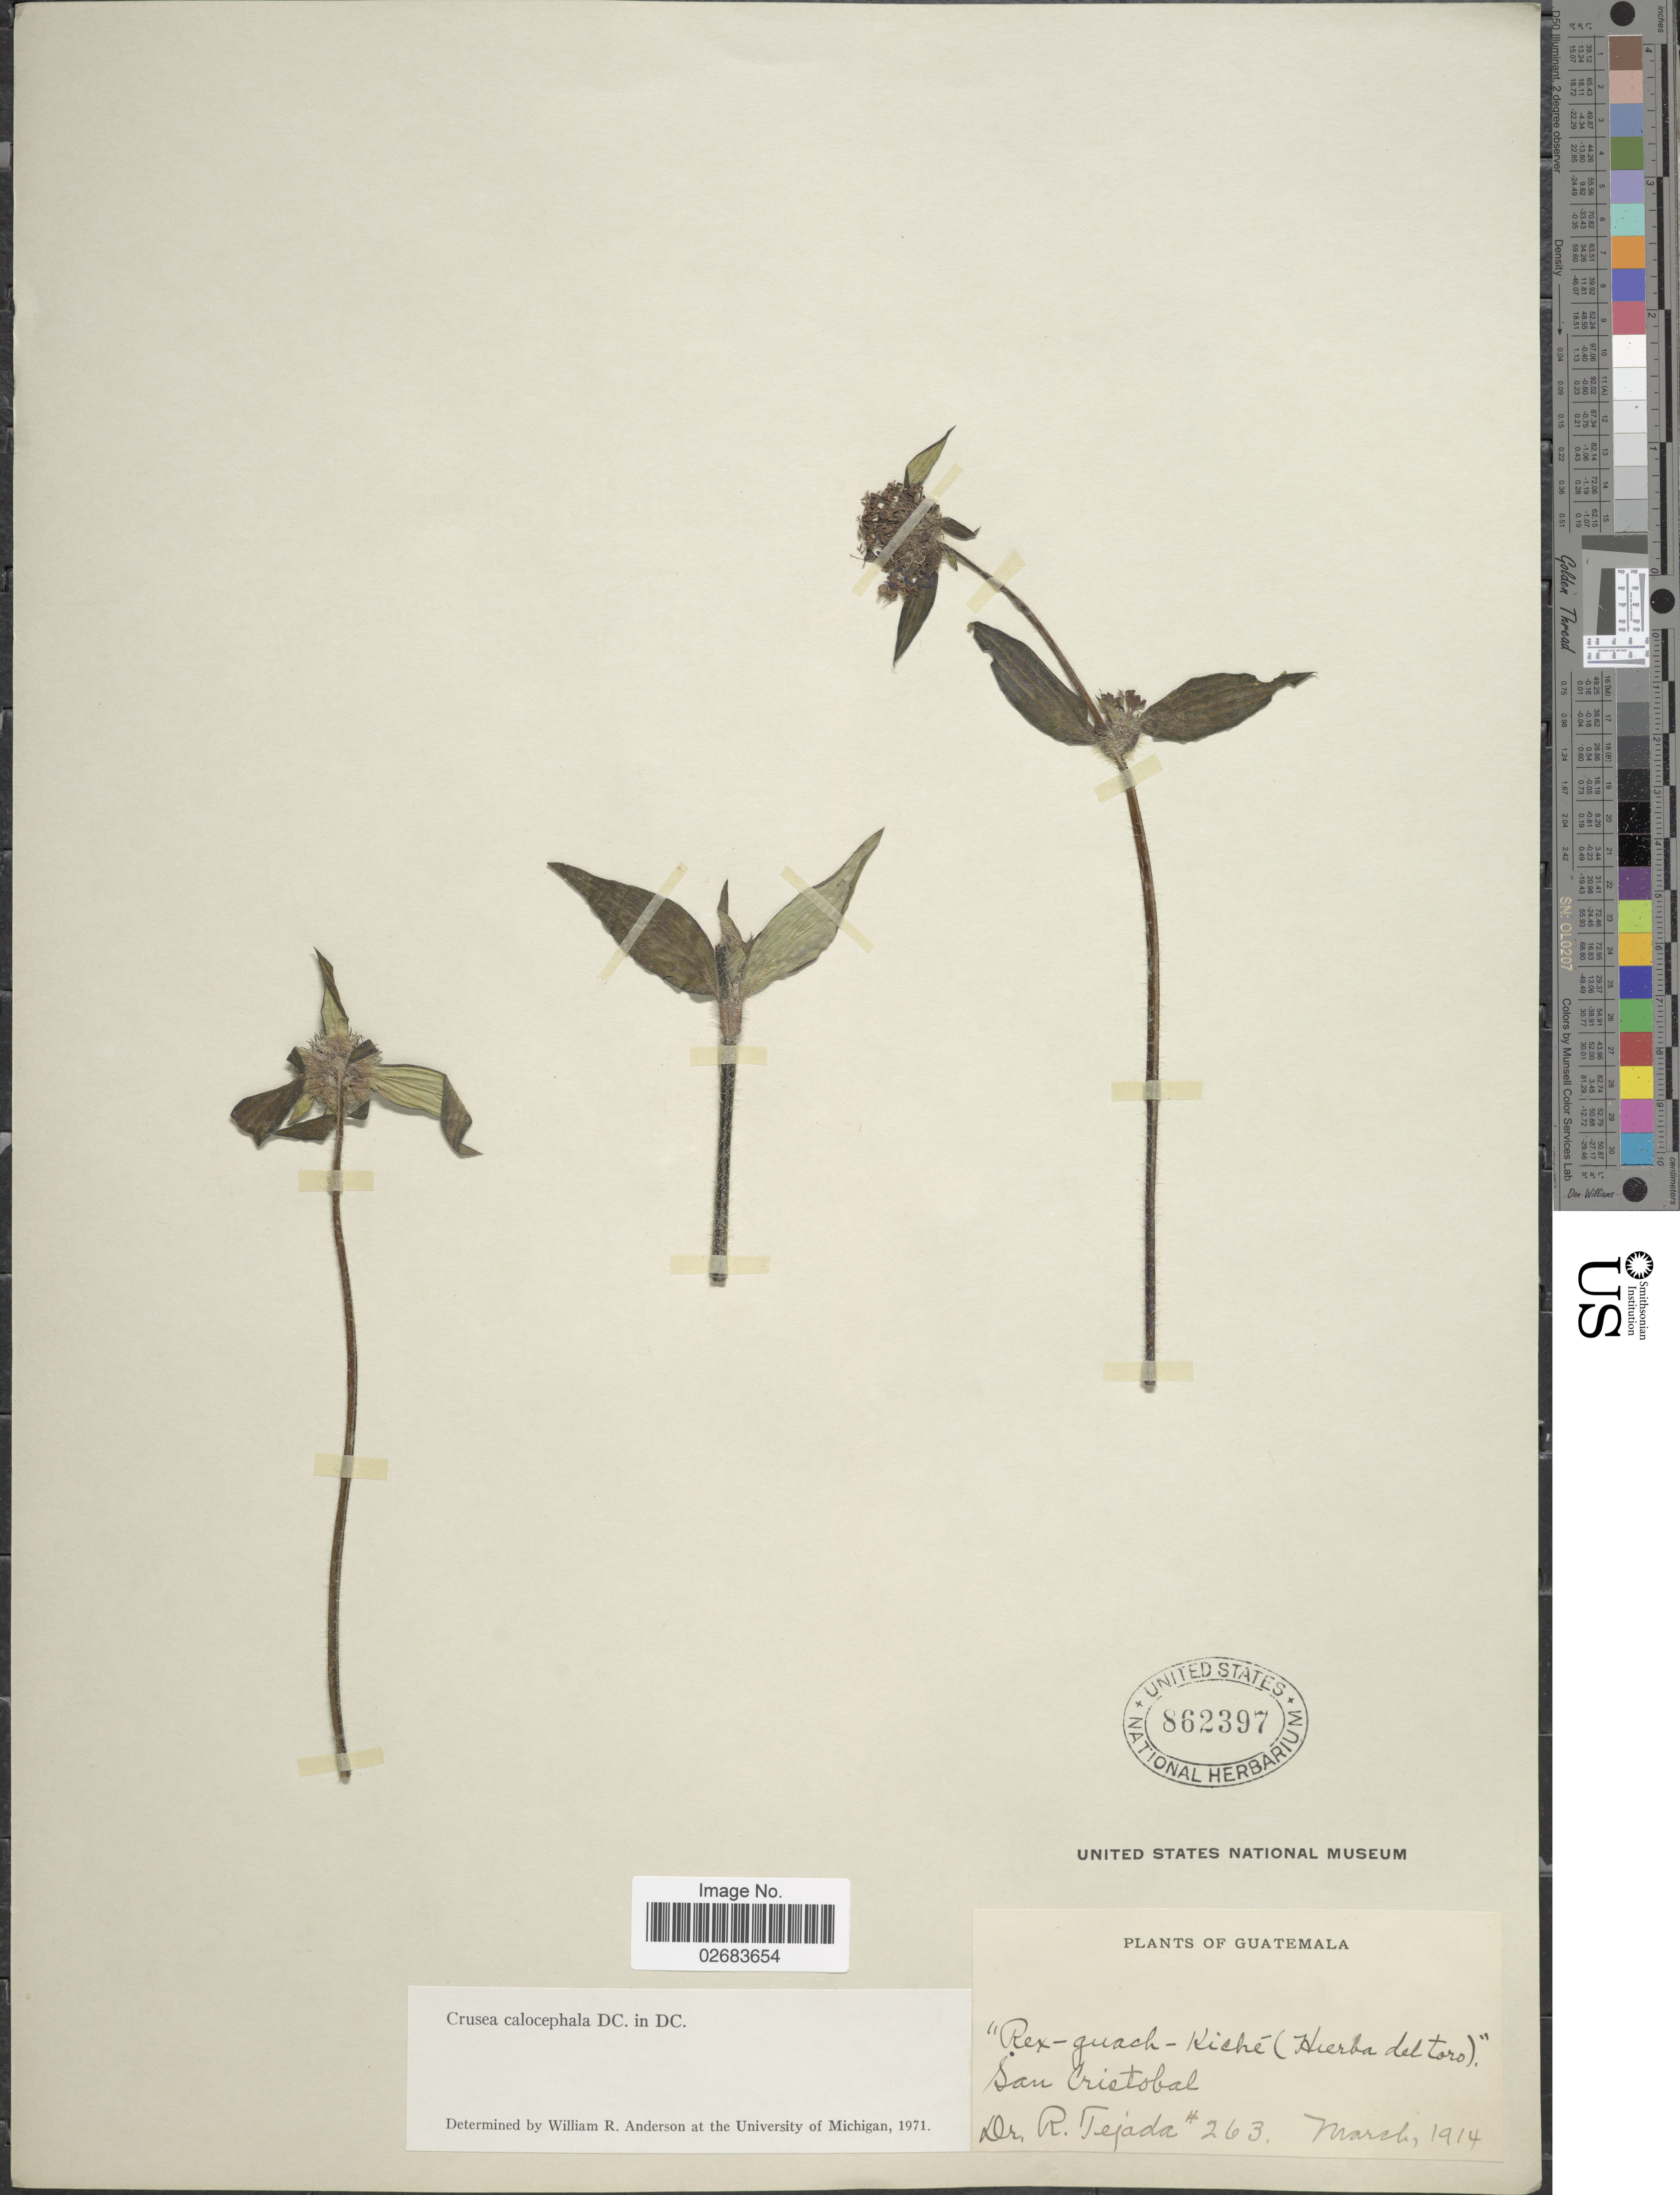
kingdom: Plantae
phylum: Tracheophyta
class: Magnoliopsida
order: Gentianales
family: Rubiaceae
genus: Crusea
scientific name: Crusea calocephala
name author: DC.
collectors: R. Tejada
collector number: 263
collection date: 1914-03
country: Guatemala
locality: San Cristobal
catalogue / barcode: US 862397